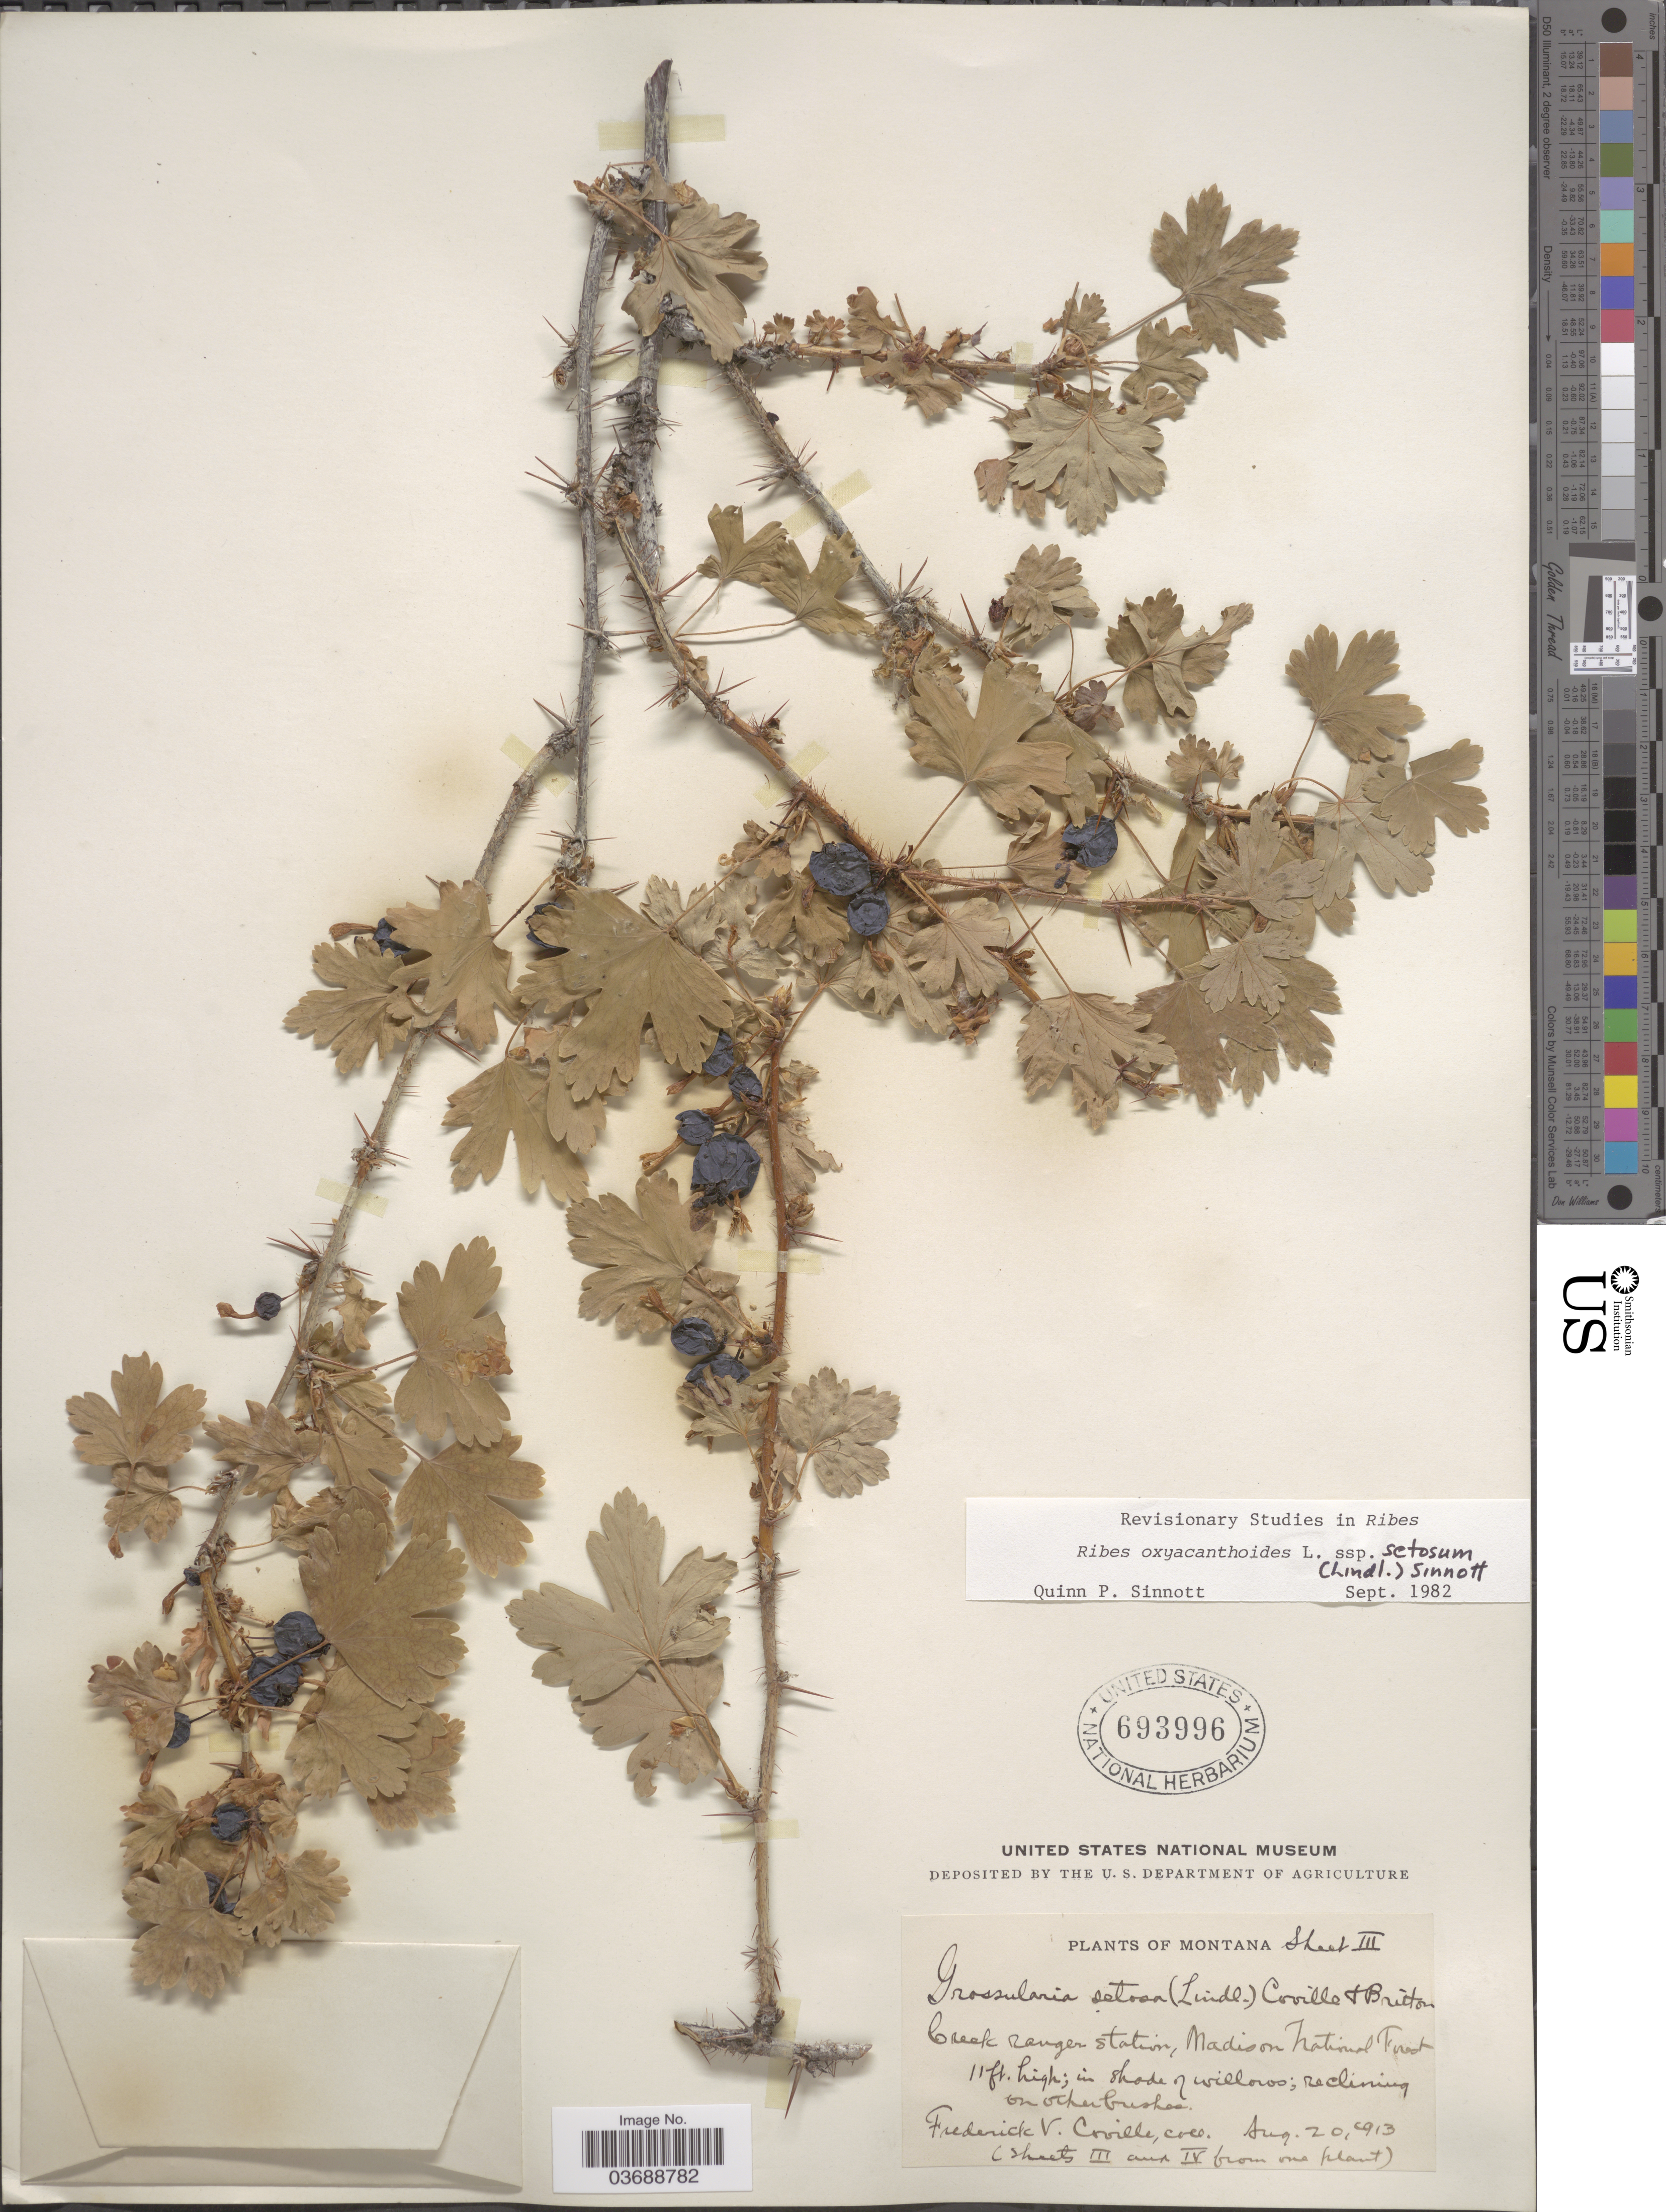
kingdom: Plantae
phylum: Tracheophyta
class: Magnoliopsida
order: Saxifragales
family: Grossulariaceae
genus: Ribes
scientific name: Ribes oxyacanthoides subsp. setosum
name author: (Lindl.) Q.P. Sinnott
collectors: F. V. Coville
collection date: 1913-08-20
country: United States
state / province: Montana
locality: Creek ranger station, Madison National Forest.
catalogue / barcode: US 693996